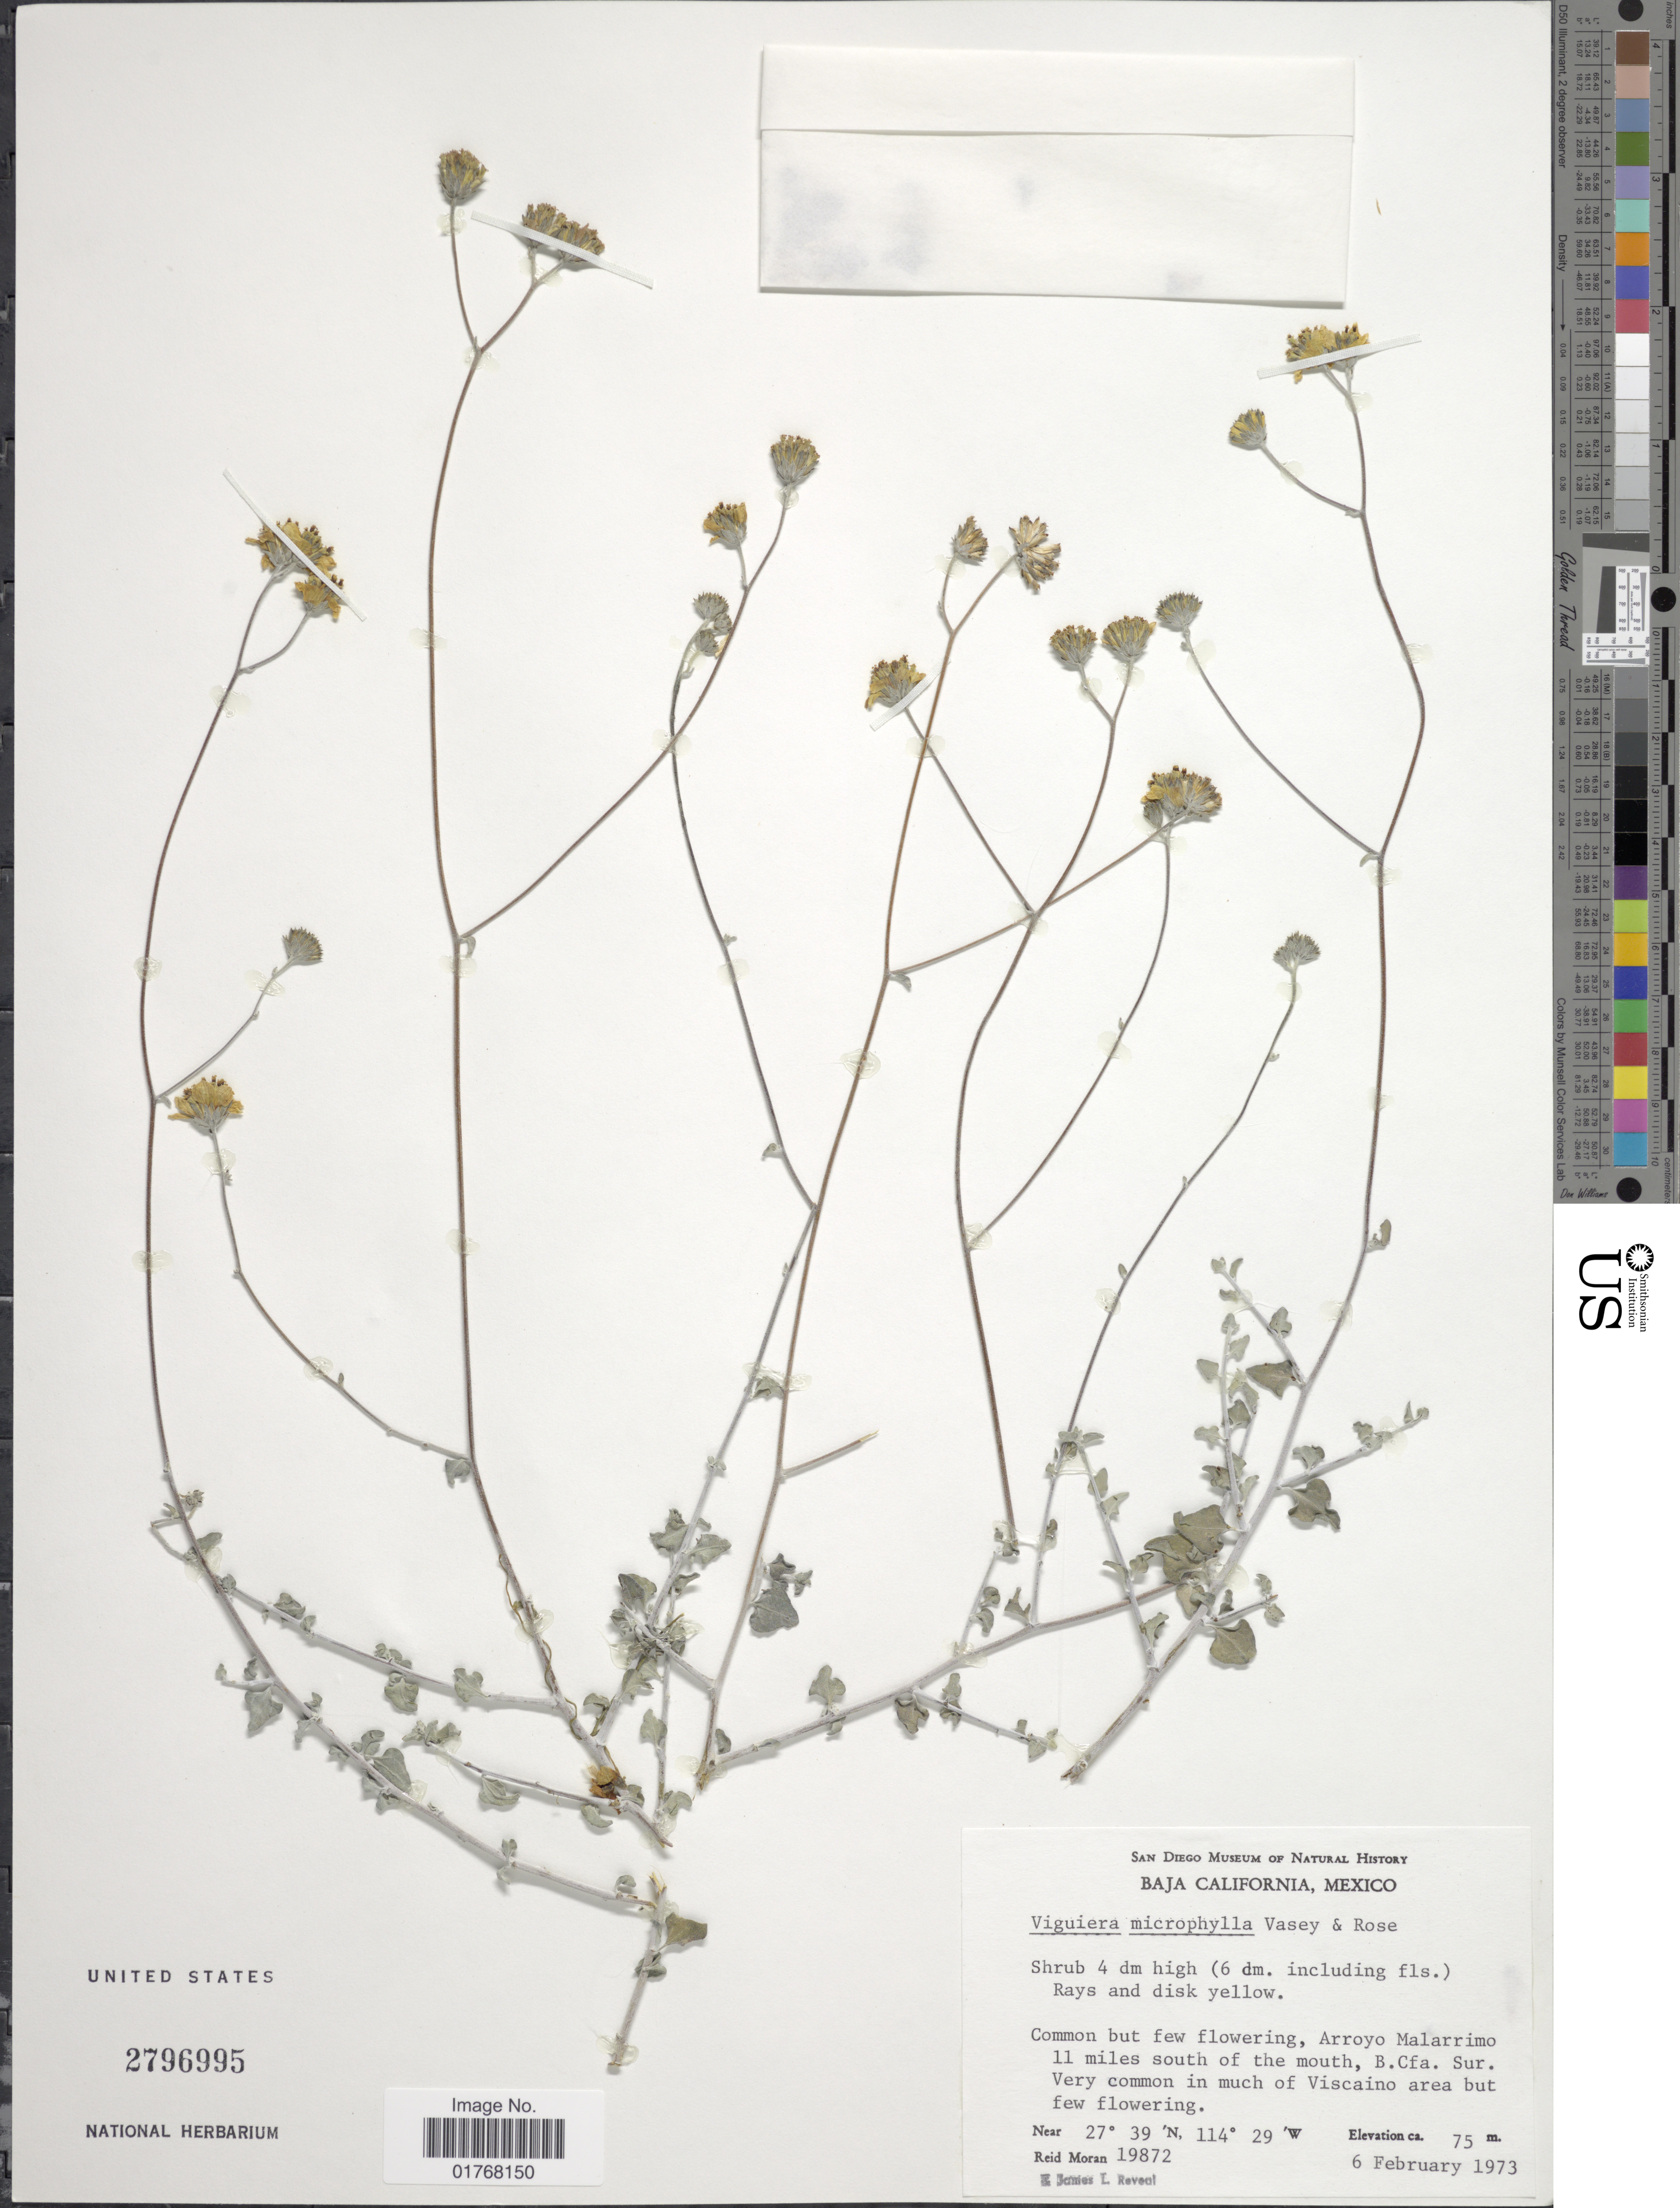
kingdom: Plantae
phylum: Tracheophyta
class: Magnoliopsida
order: Asterales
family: Asteraceae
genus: Viguiera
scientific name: Viguiera microphylla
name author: Vasey & Rose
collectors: R. V. Moran & J. L. Reveal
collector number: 19872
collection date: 1973-02-06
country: Mexico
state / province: Baja California Sur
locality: Common but few flowering, Arroyo Malarrimo 11 miles south of the mouth, Baja California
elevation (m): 75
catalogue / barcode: US 2796995